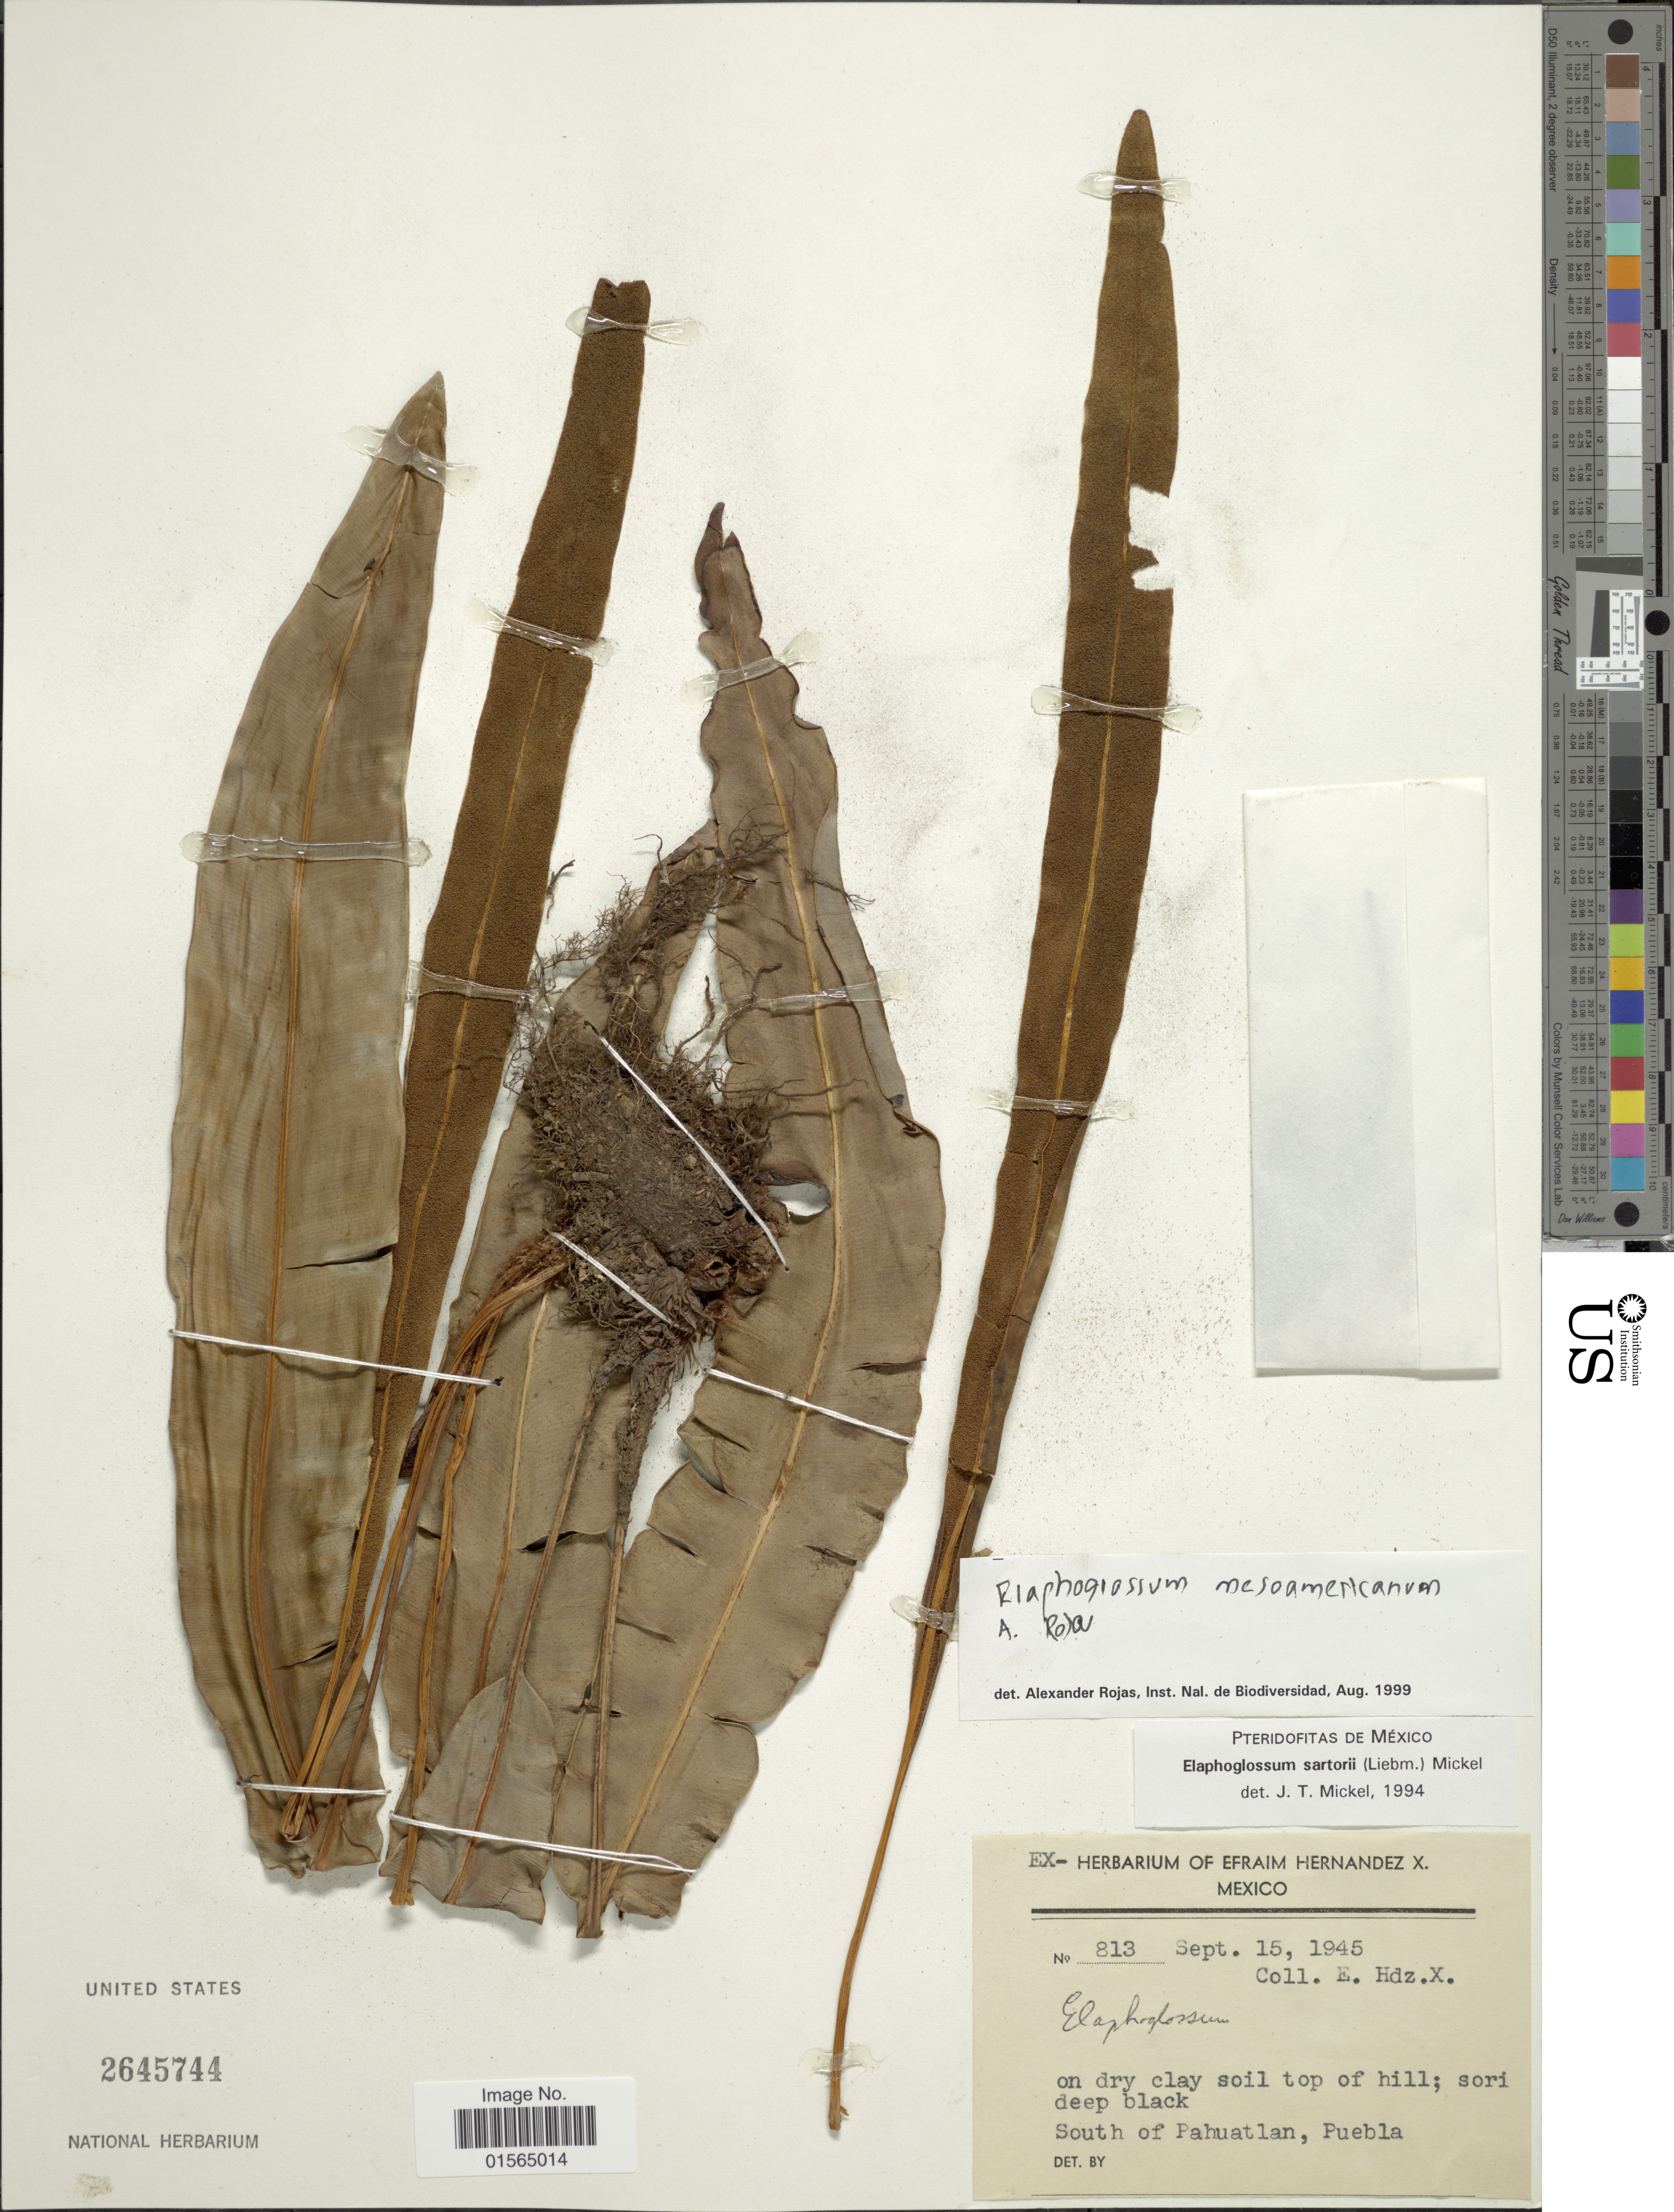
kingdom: Plantae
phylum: Tracheophyta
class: Polypodiopsida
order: Polypodiales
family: Dryopteridaceae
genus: Elaphoglossum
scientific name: Elaphoglossum sartorii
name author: (Liebm.) Mickel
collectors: E. Hernandez X.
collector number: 813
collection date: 1945-09-15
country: Mexico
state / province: Puebla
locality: South of Pahuatlan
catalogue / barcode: US 2645744